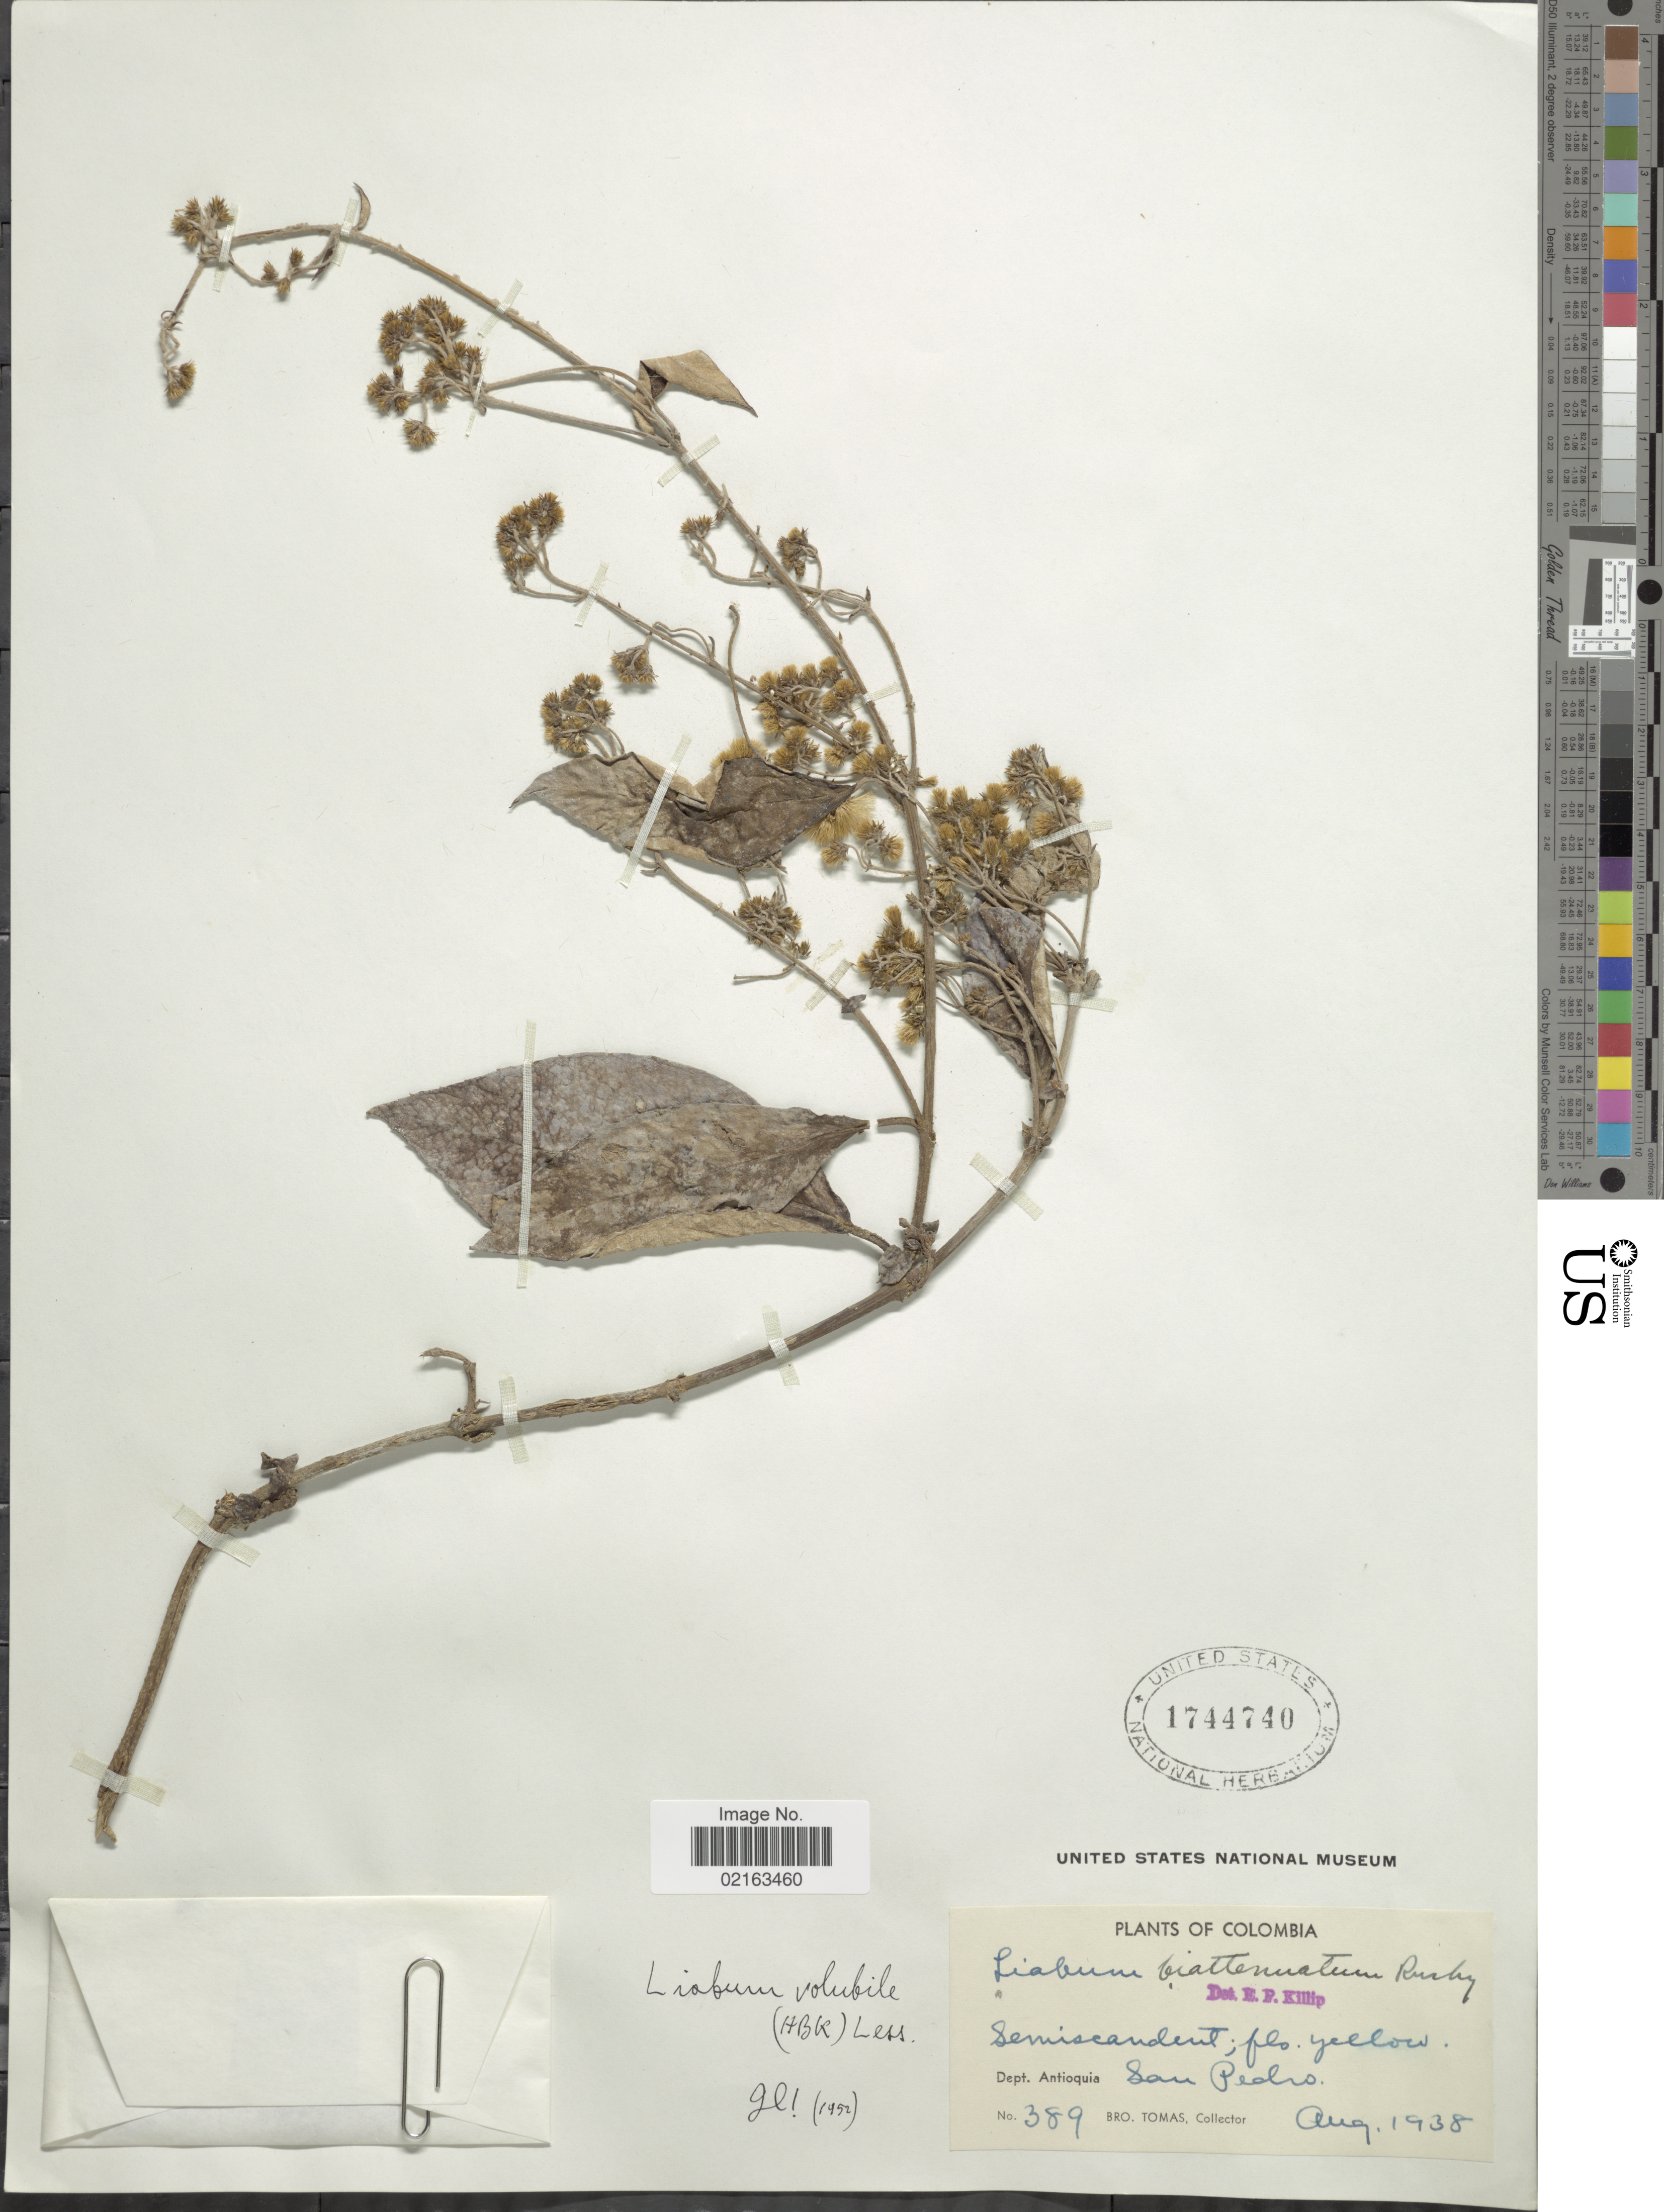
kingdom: Plantae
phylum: Tracheophyta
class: Magnoliopsida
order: Asterales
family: Asteraceae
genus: Oligactis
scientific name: Oligactis volubilis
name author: (Kunth) Cass.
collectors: B. Tomas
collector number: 389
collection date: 1938-08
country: Colombia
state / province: Antioquia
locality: Dept. Antioquia. San Pedro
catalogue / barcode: US 1744740